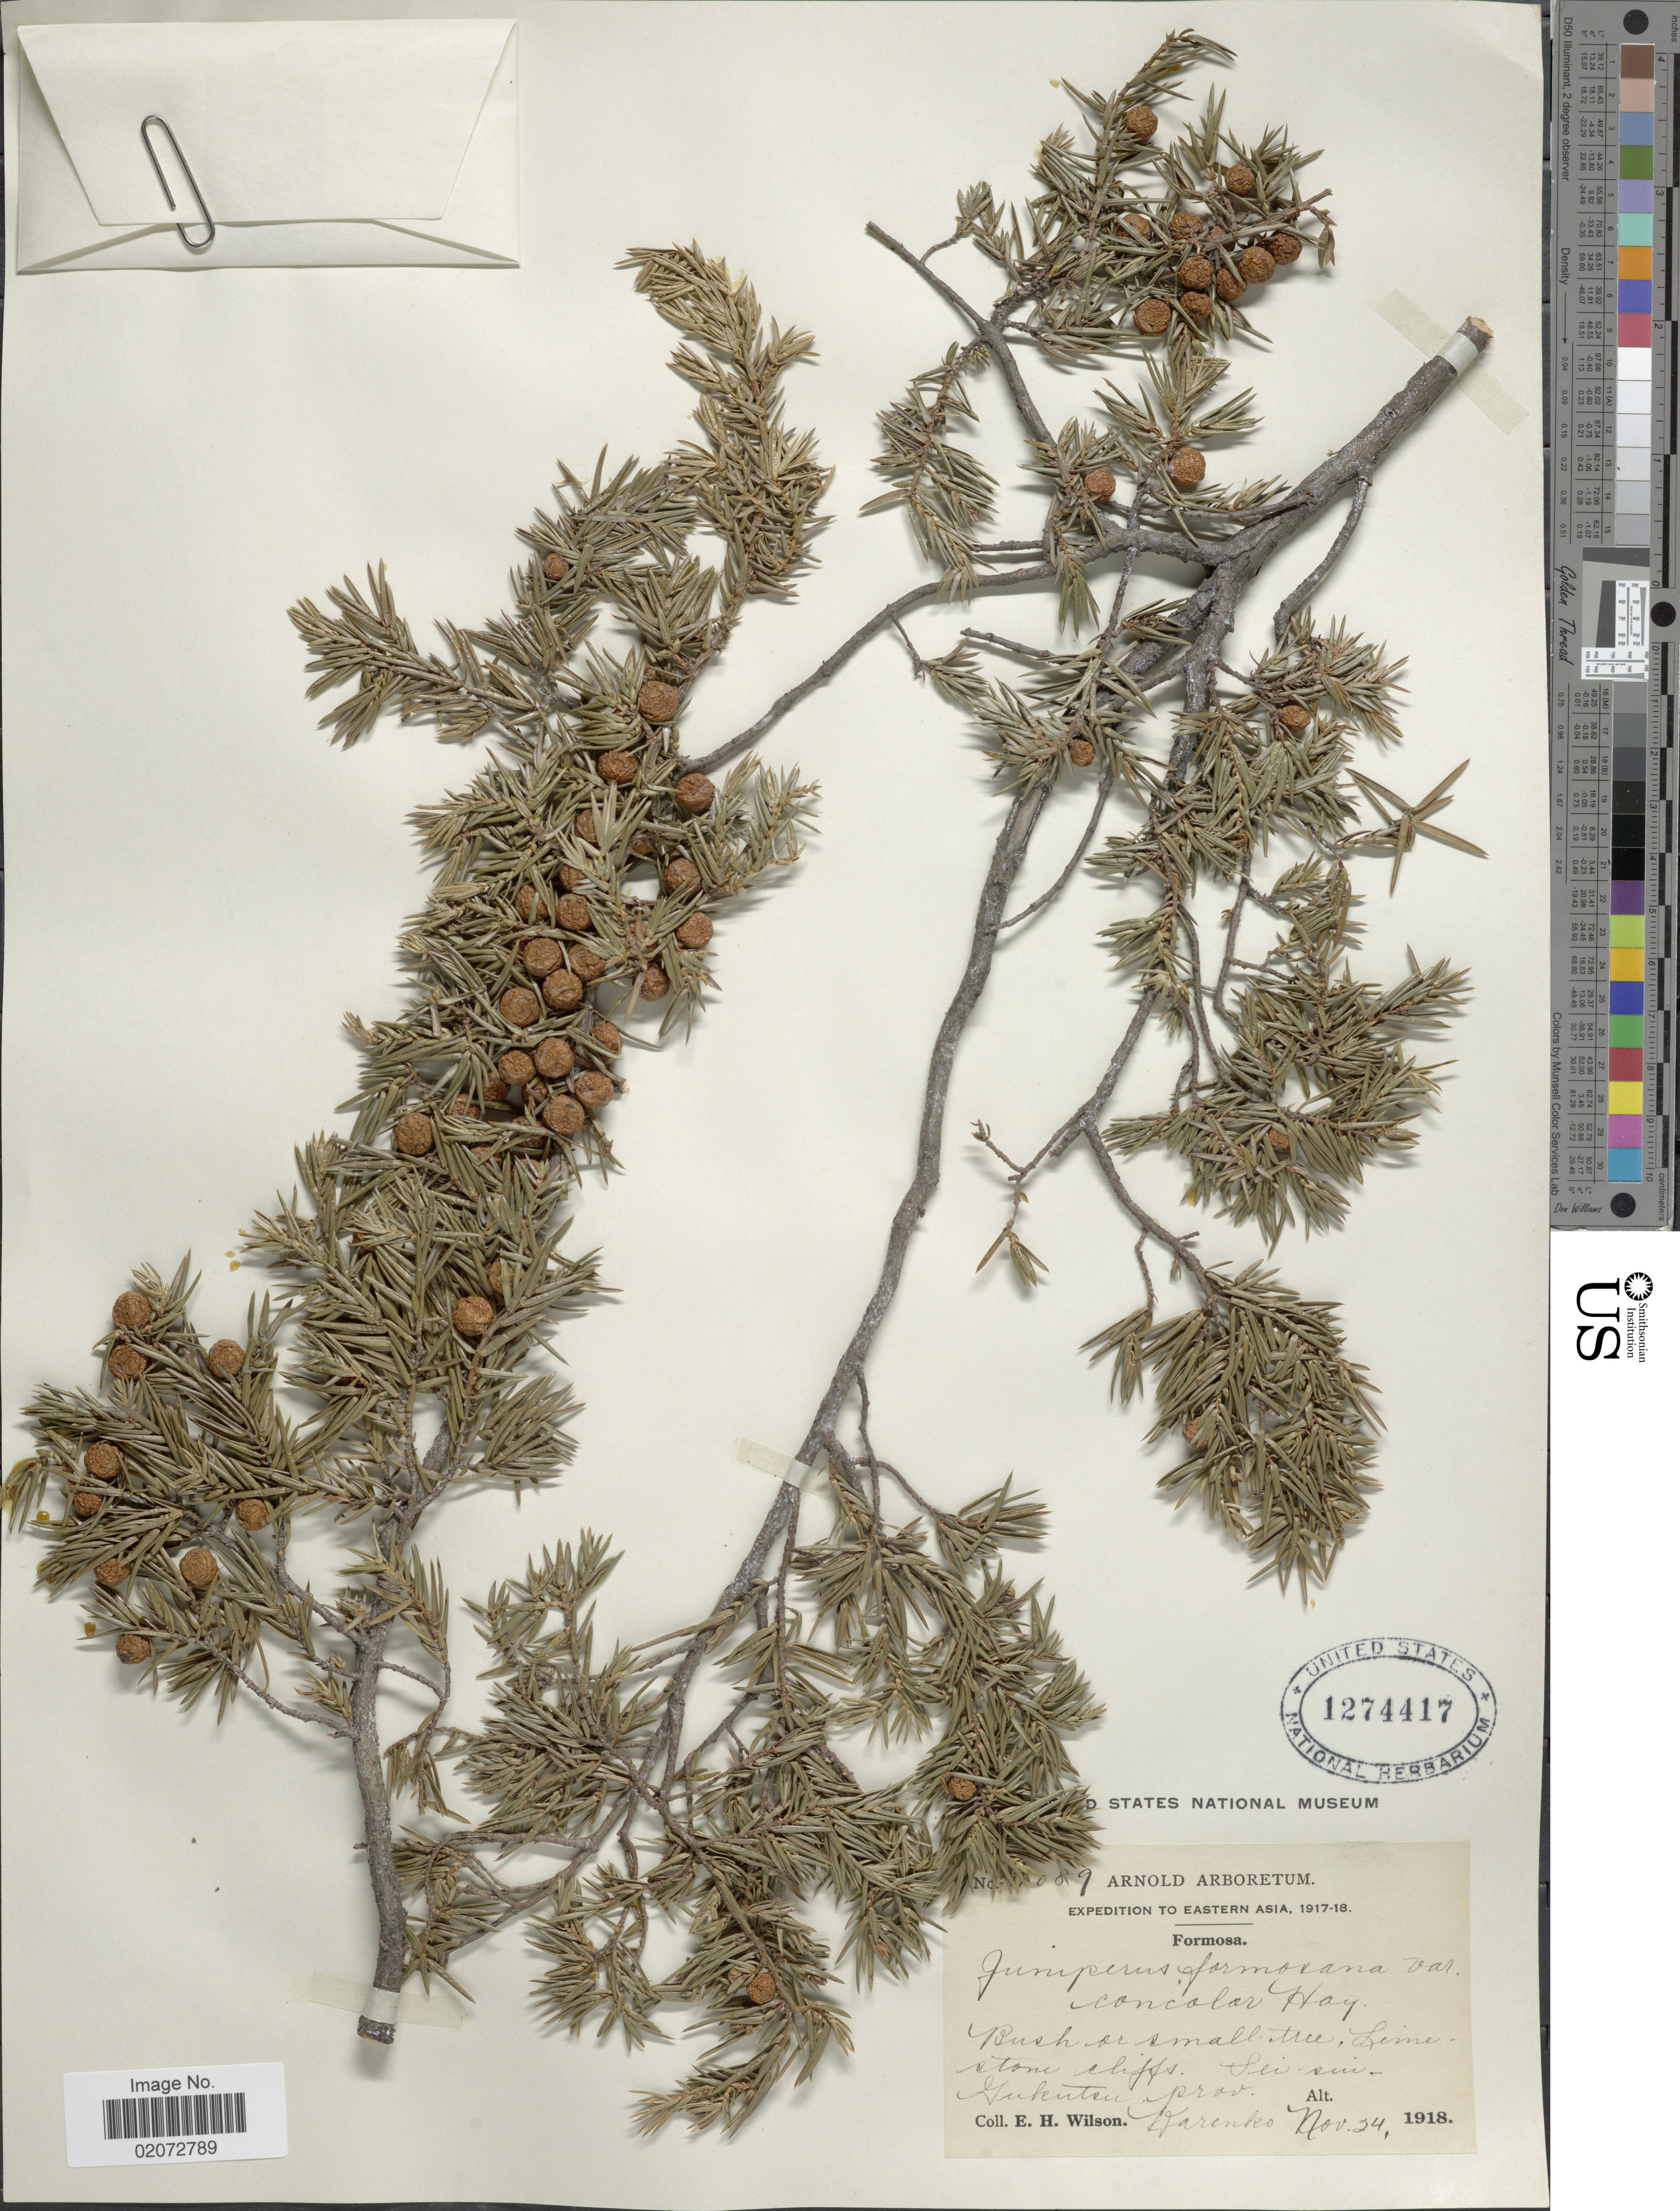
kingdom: Plantae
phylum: Tracheophyta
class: Pinopsida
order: Pinales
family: Cupressaceae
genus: Juniperus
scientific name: Juniperus formosana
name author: Hayata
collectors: E. Wilson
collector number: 9089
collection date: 1918-11-24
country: Taiwan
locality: Eastern Asia, Formosa, Sei-sui-Gukutsu, prov. Karenko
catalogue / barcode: US 1274417